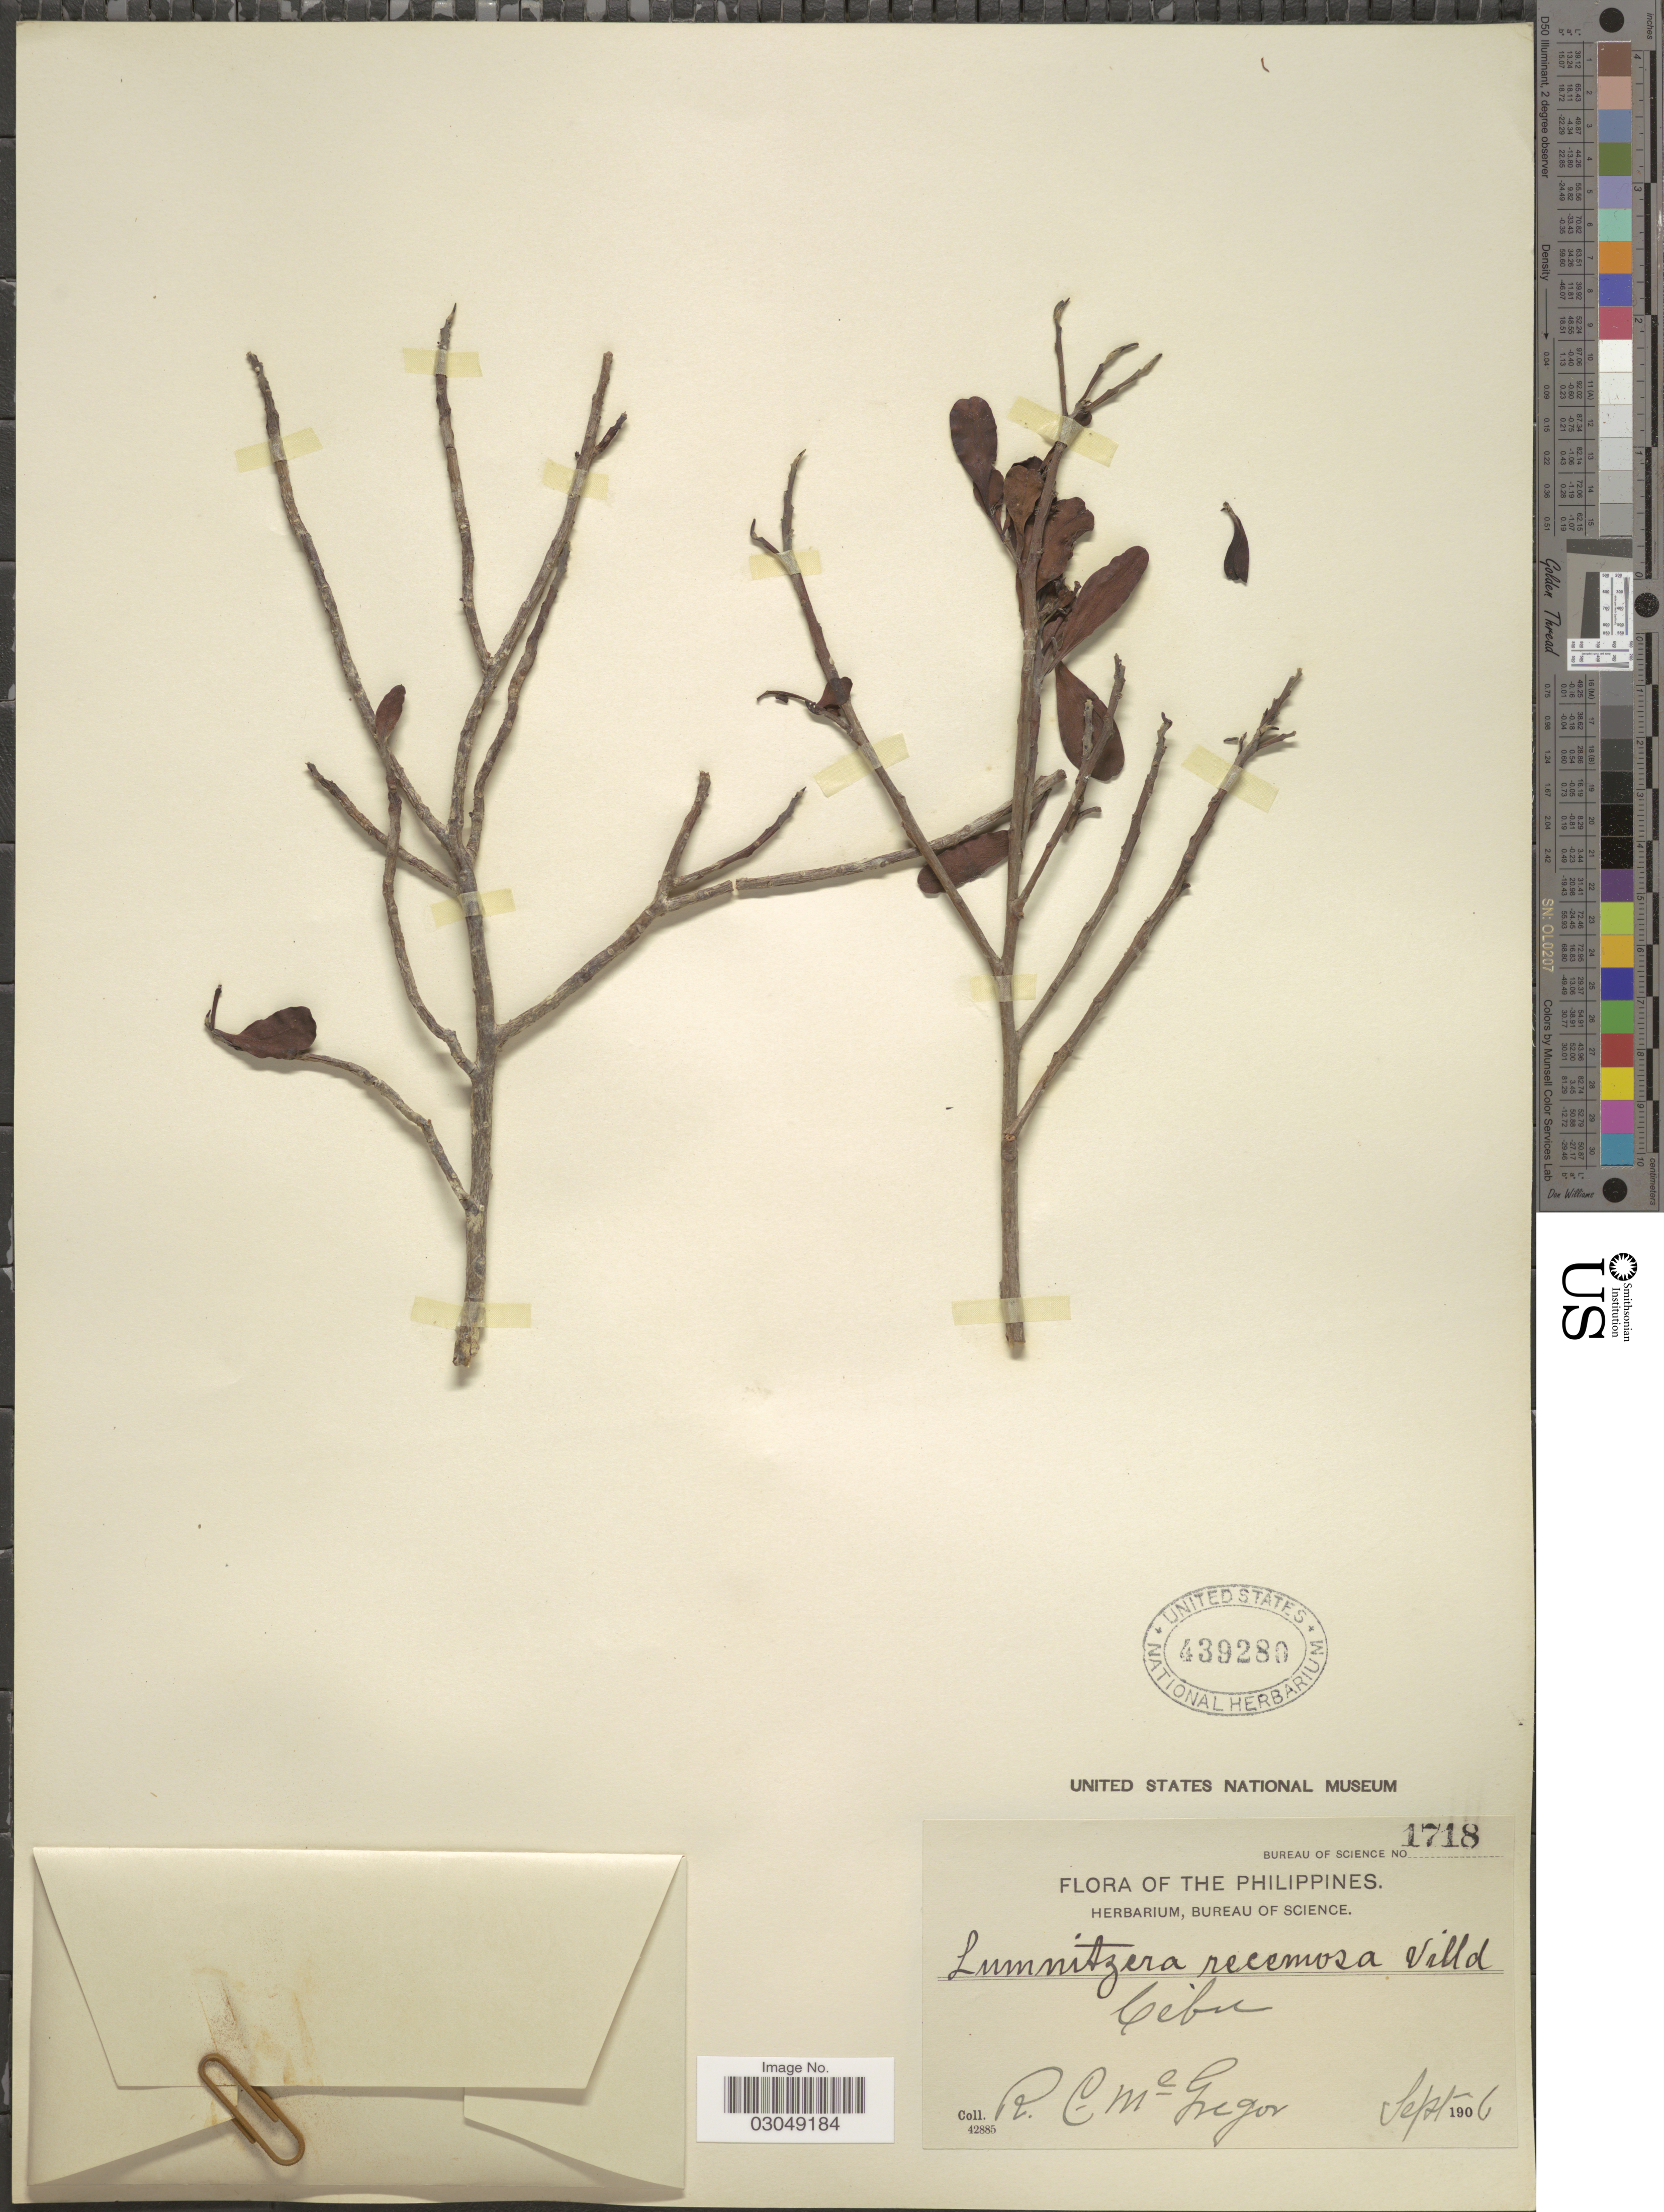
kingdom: Plantae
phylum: Tracheophyta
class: Magnoliopsida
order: Myrtales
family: Combretaceae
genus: Lumnitzera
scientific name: Lumnitzera racemosa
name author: Willd.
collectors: R. C. McGregor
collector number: Bureau of Science1718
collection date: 1906-09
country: Philippines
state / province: Central Visayas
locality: Cebu.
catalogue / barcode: US 439280